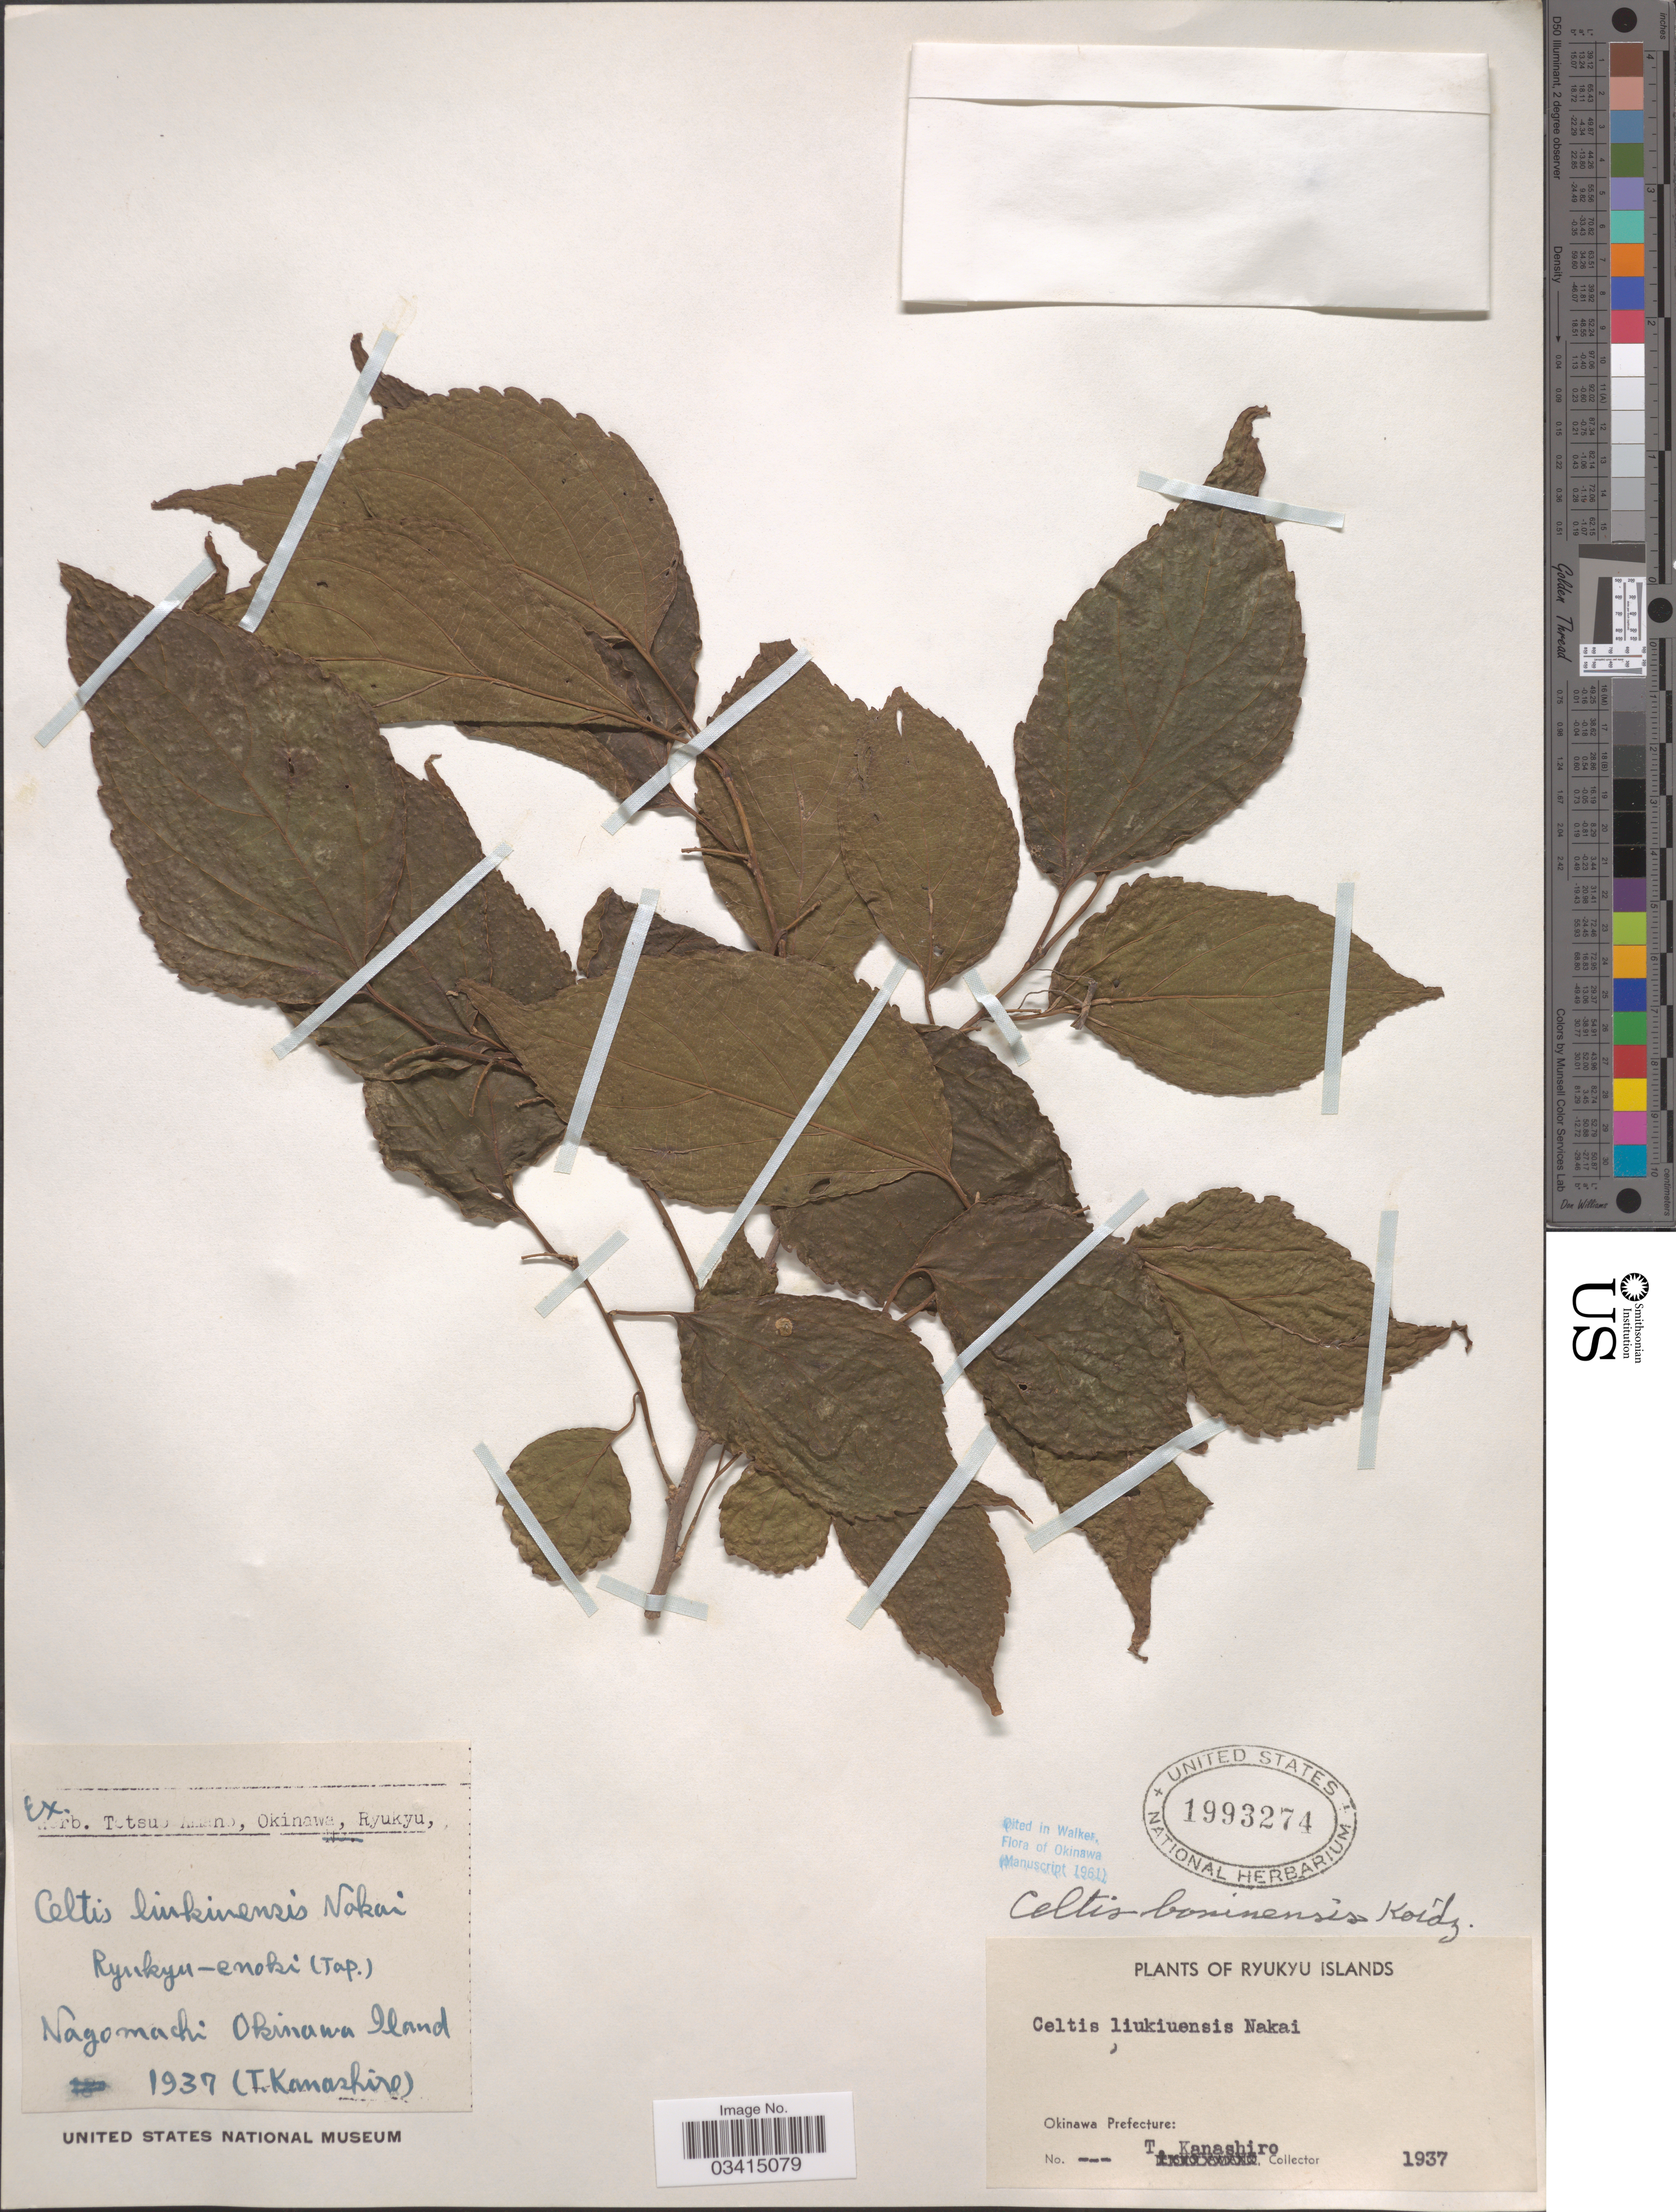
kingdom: Plantae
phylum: Tracheophyta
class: Magnoliopsida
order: Rosales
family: Cannabaceae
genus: Celtis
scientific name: Celtis boninensis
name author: Koidz.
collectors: T. Kanashiro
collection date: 1937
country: Japan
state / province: Okinawa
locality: Ryukyu-enoki (Tap.). Nagomachi Okinawa Island. Ryukyu Islands. Okinawa Prefecture.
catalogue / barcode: US 1993274